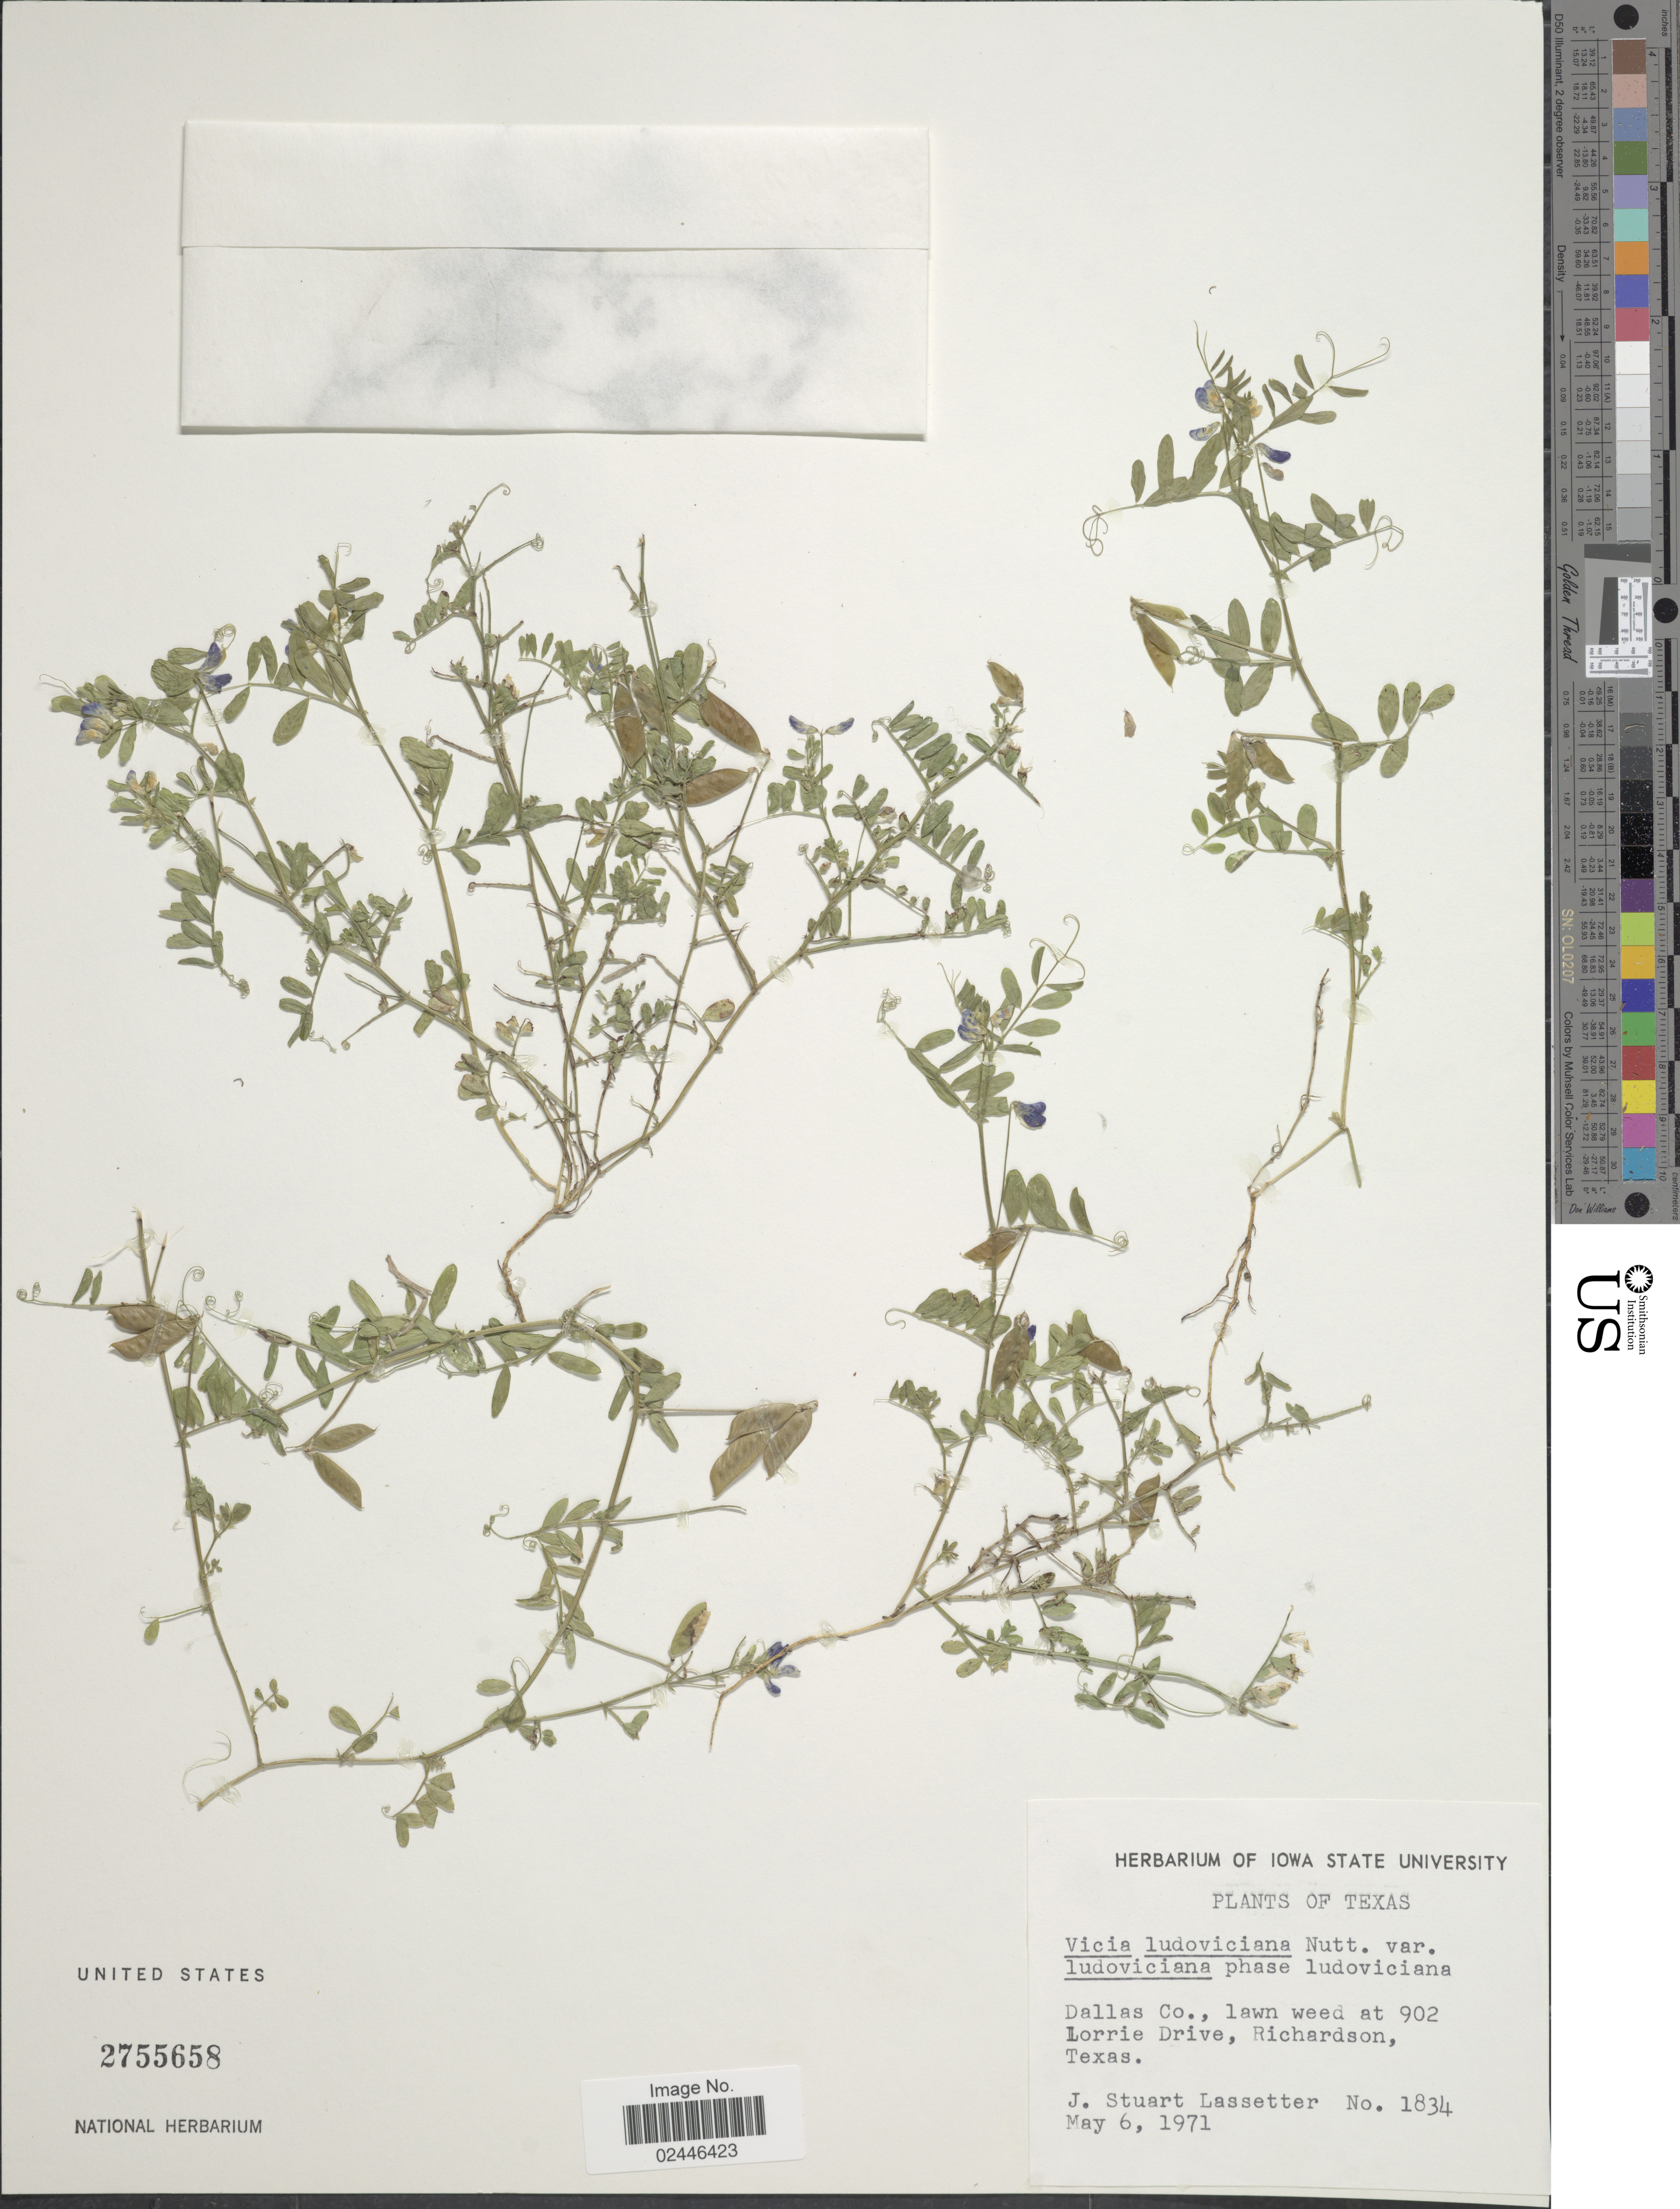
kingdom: Plantae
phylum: Tracheophyta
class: Magnoliopsida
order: Fabales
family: Fabaceae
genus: Vicia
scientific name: Vicia ludoviciana var. ludoviciana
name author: Nutt. ex Torr. & A. Gray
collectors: J. Lassetter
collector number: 1834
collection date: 1971-05-06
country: United States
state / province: Texas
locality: Dallas Co., lawn weed at 902 Lorrie Drive, Richardson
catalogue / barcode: US 2755658